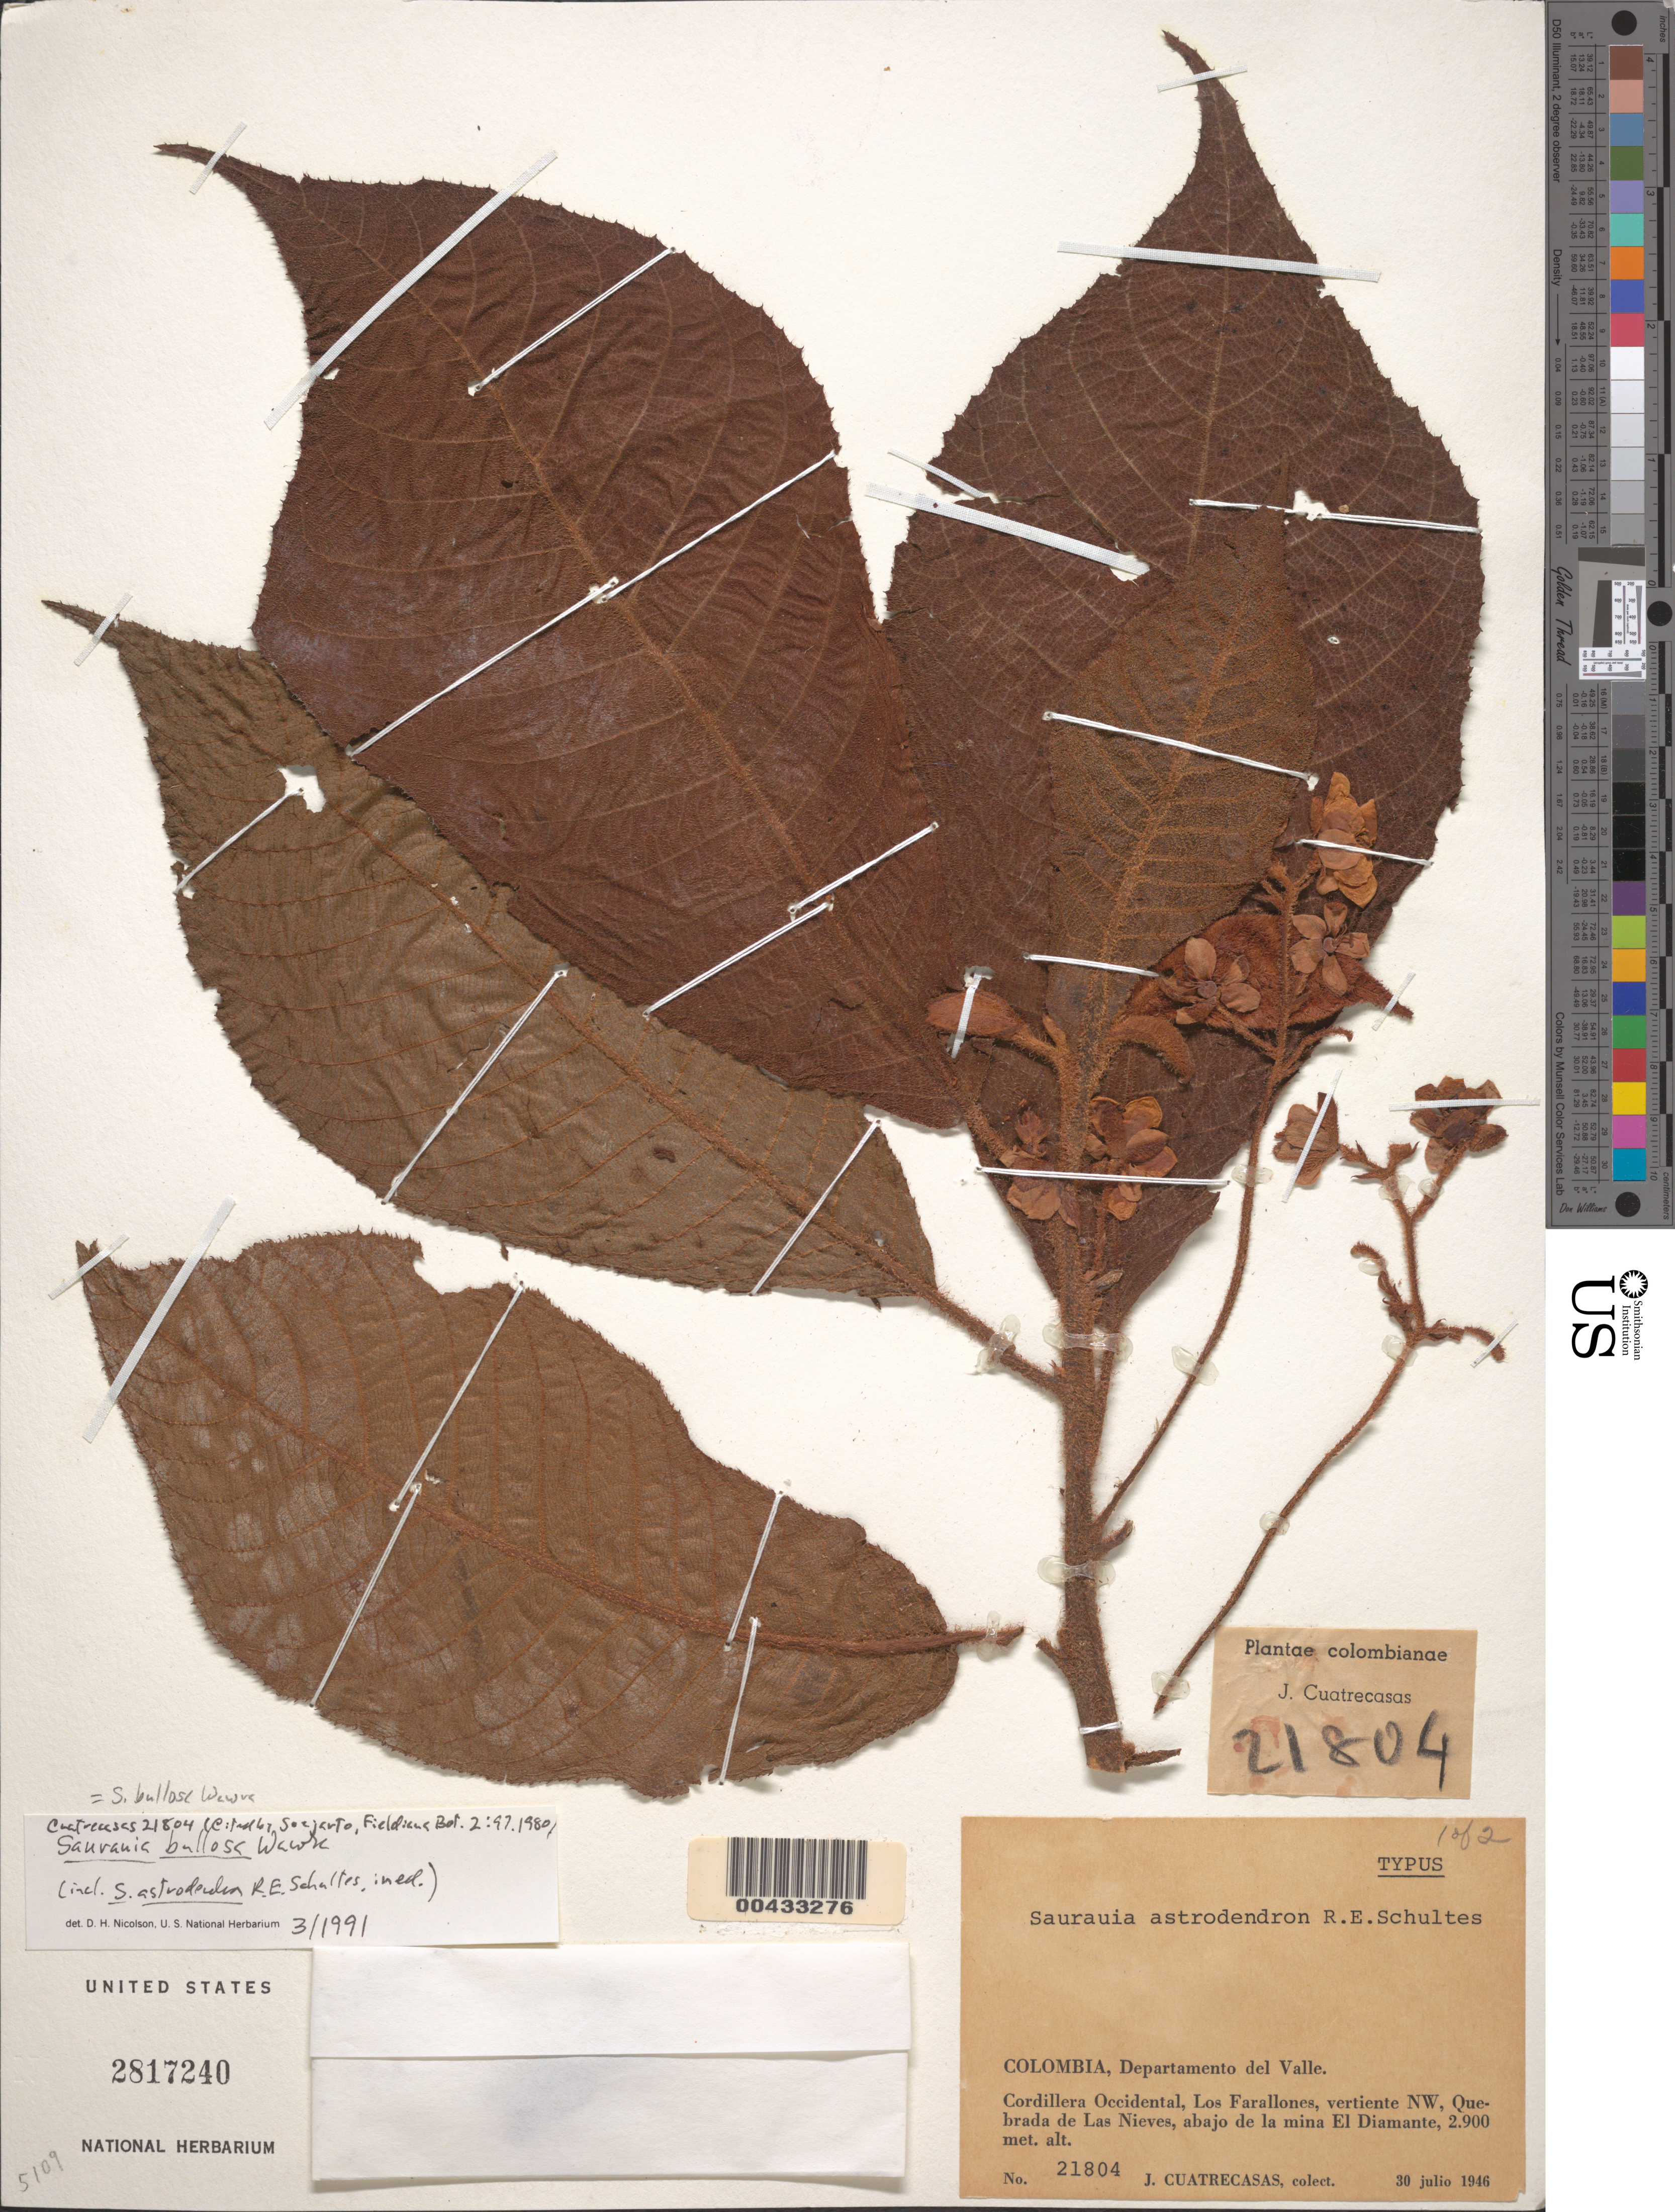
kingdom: Plantae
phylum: Tracheophyta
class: Magnoliopsida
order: Ericales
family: Actinidiaceae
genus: Saurauia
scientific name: Saurauia bullosa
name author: Wawra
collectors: J. Cuatrecasas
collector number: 21804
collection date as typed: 20 Jul 1946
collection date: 1946-07-20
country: Colombia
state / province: Valle del Cauca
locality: Cordillera Occidental, Los Farallones, Vertiente NW, Quebrada El Raton, Mina El Diamante.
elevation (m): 2900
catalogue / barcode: US 2817240